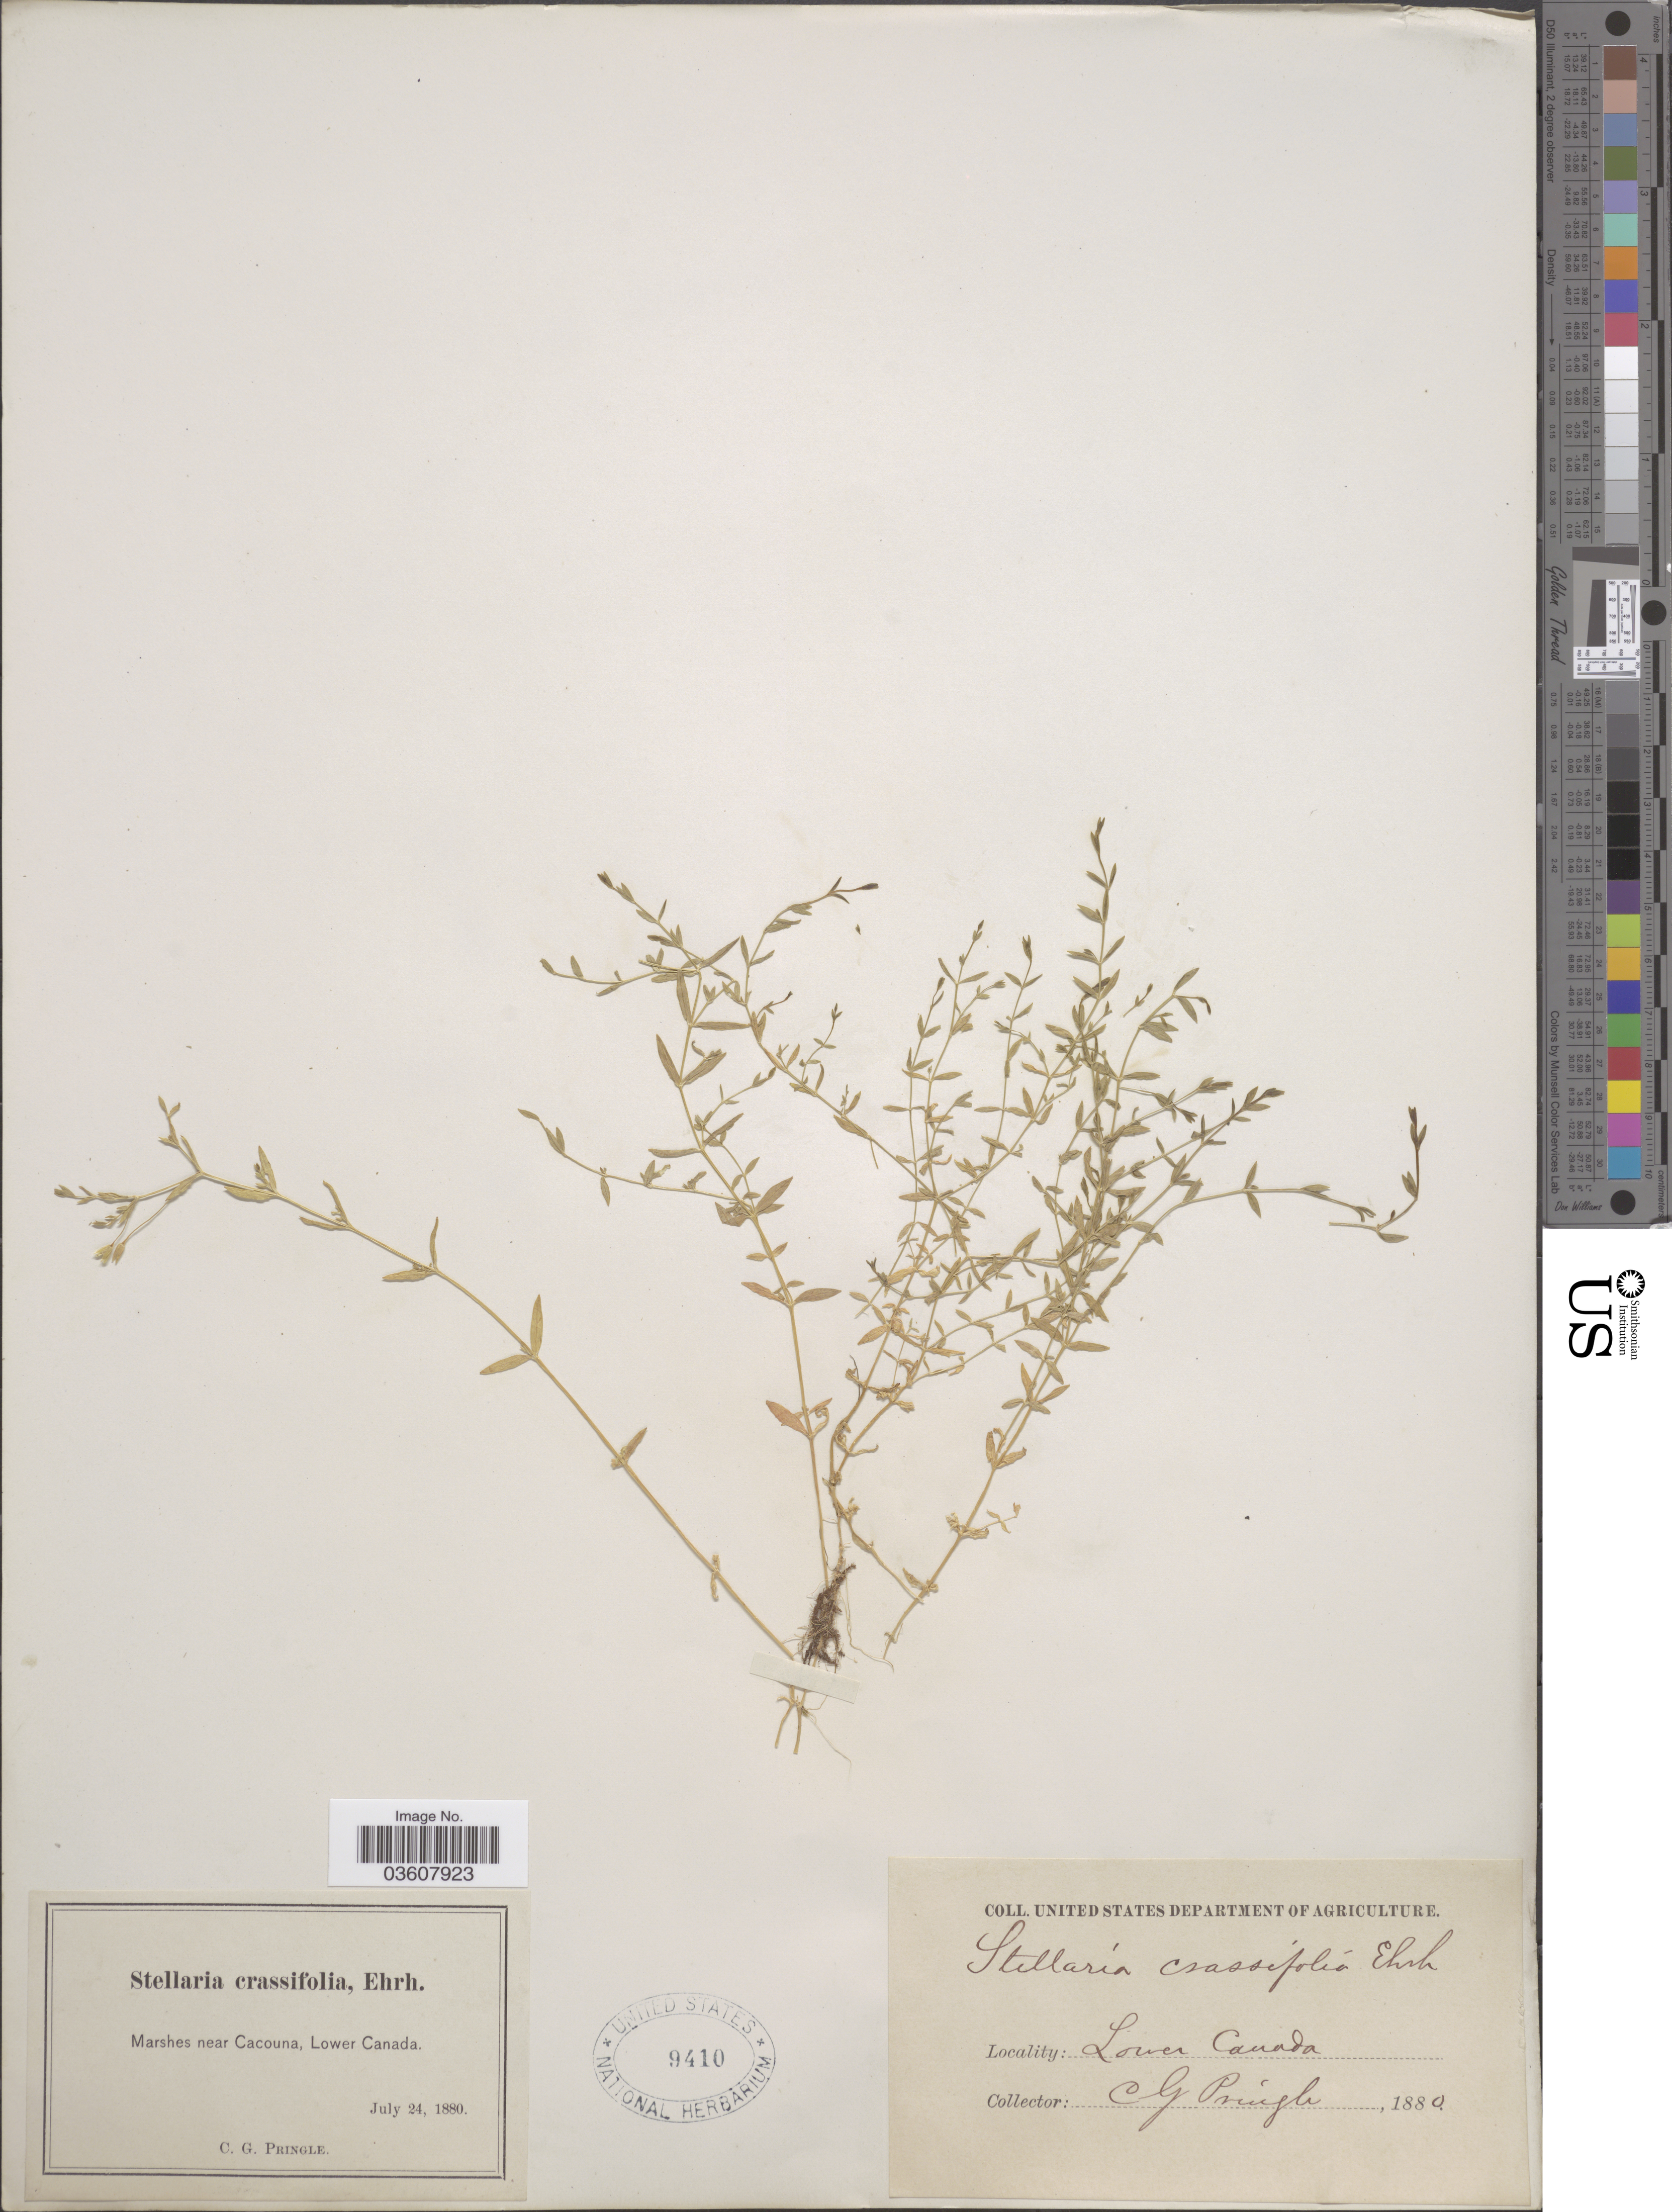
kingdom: Plantae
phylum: Tracheophyta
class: Magnoliopsida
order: Caryophyllales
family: Caryophyllaceae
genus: Stellaria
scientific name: Stellaria crassifolia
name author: Ehrh.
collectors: C. G. Pringle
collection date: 1880-07-24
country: Canada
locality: Marshes near Cacouna, Lower Canada.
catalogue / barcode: US 9410